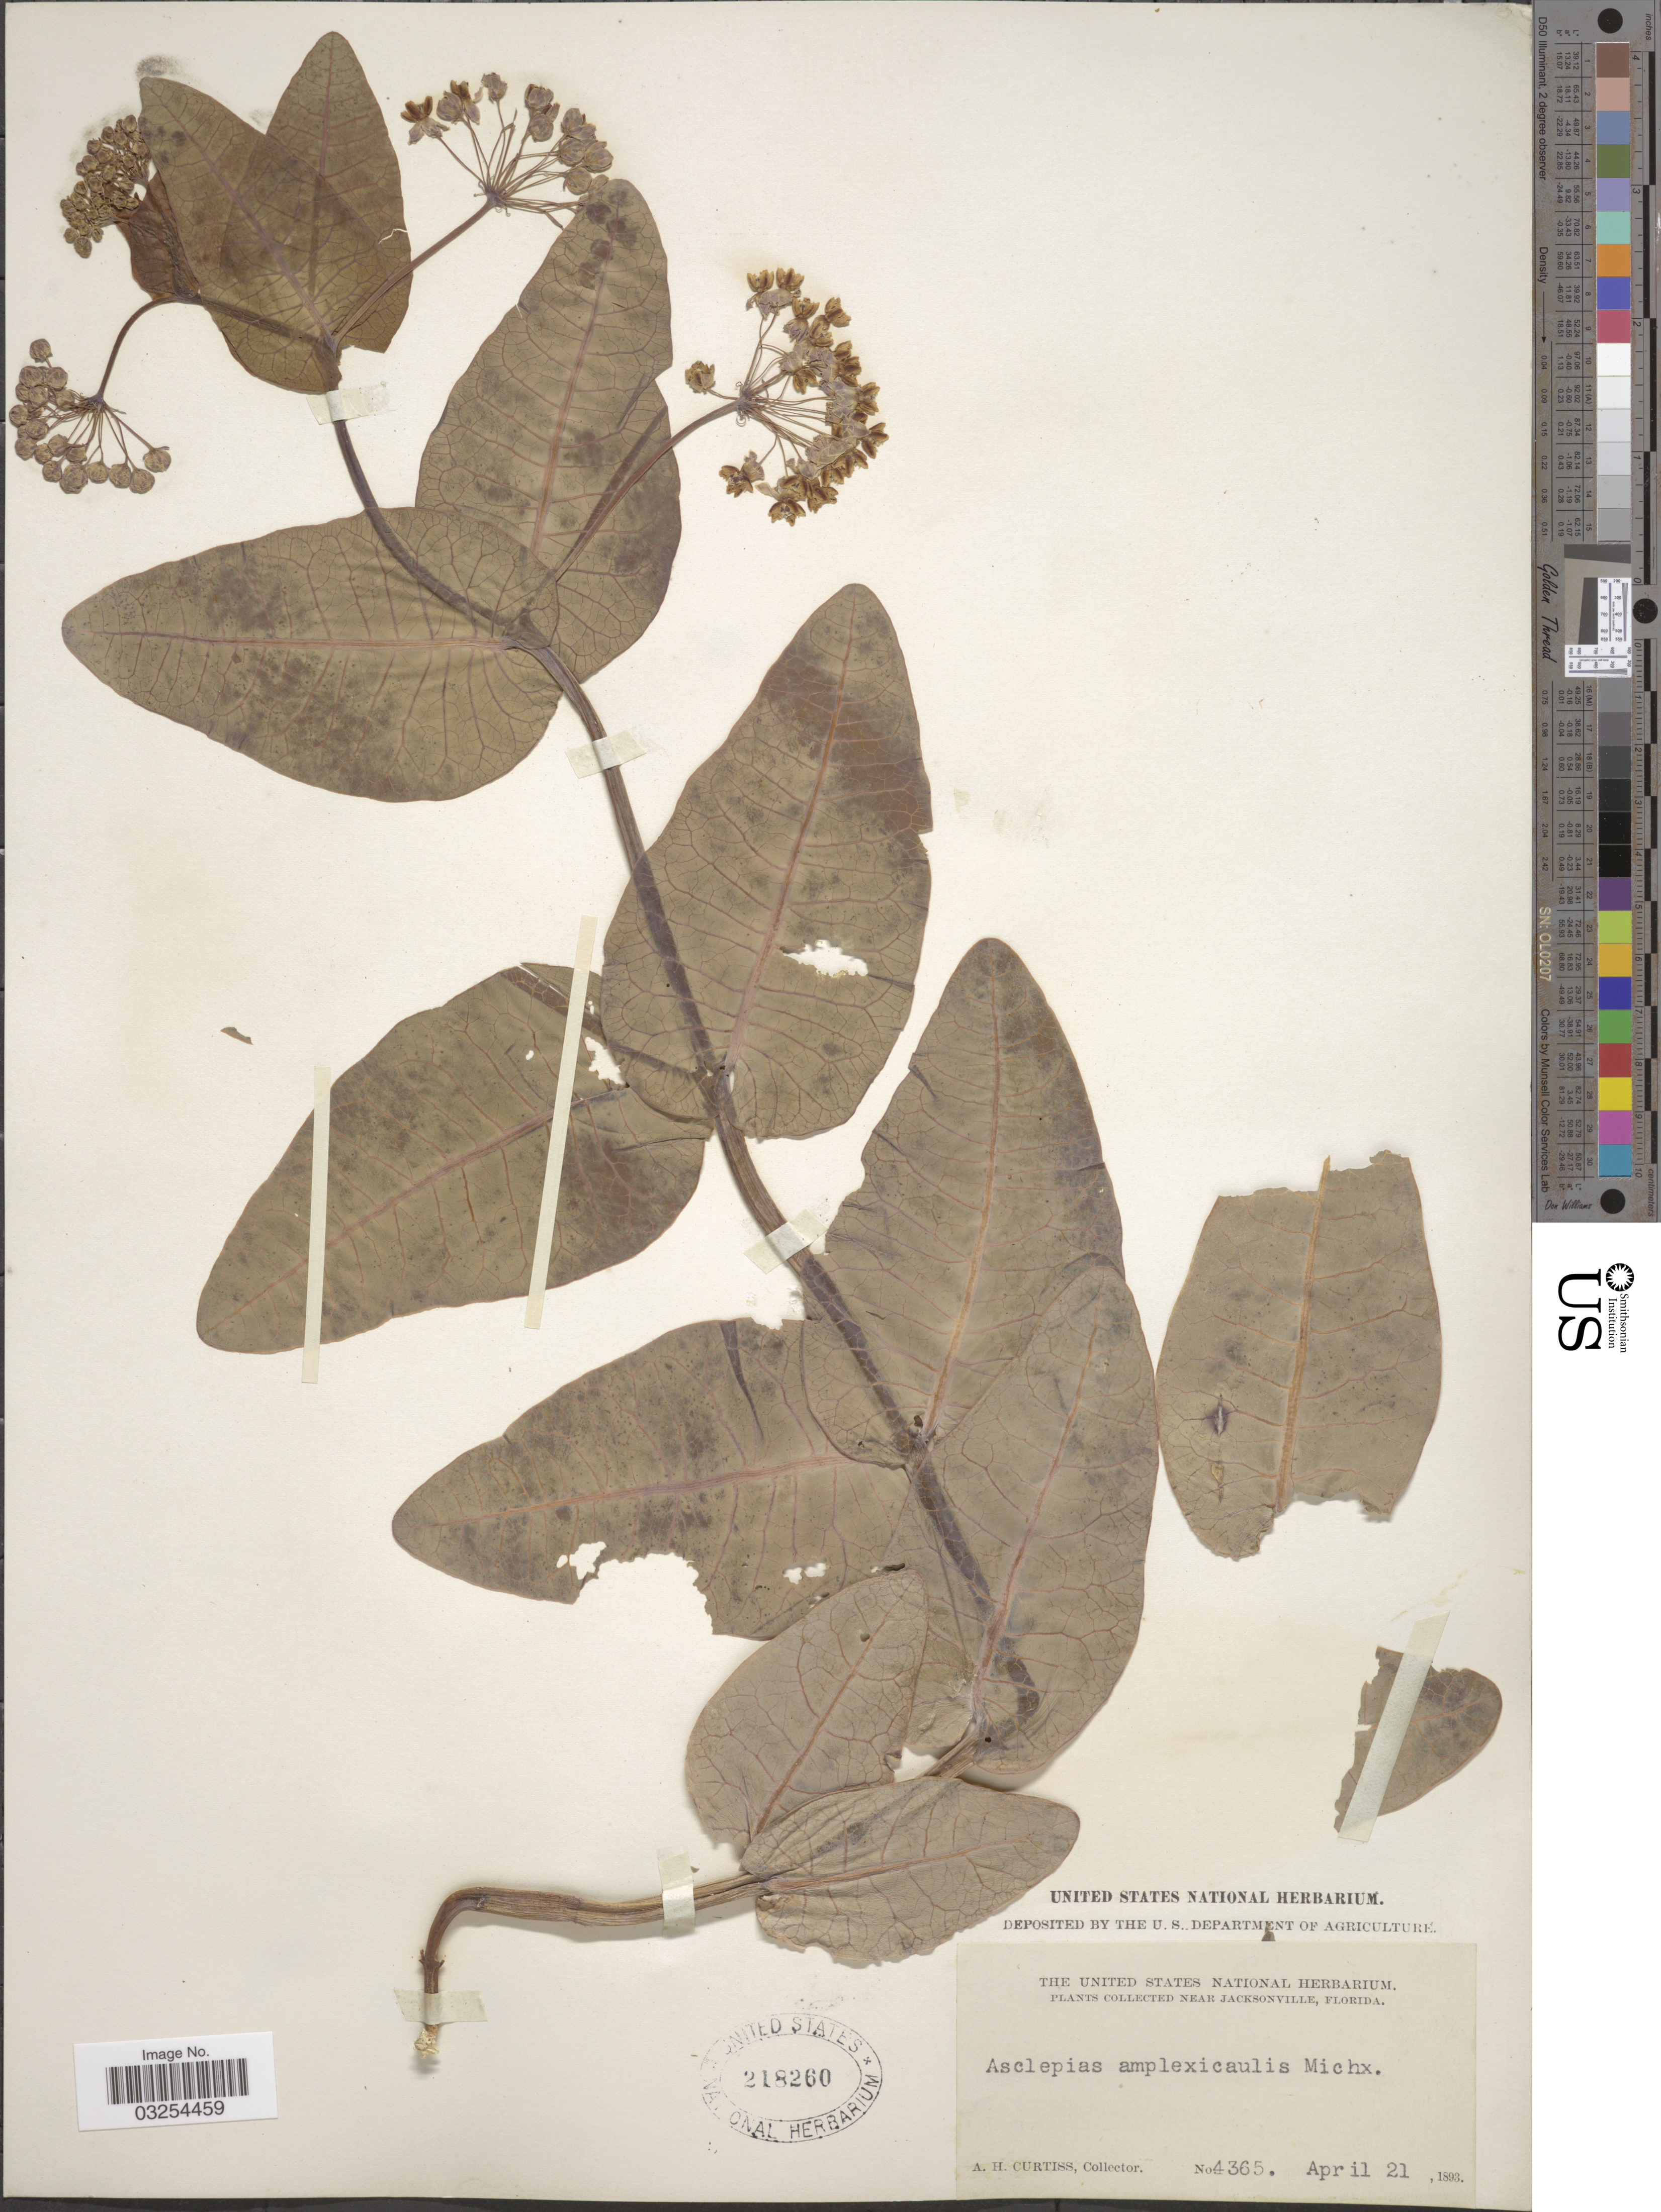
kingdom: Plantae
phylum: Tracheophyta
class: Magnoliopsida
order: Gentianales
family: Apocynaceae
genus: Asclepias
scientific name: Asclepias humistrata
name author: Walter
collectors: A. H. Curtiss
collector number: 4365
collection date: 1893-04-21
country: United States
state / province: Florida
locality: Near Jacksonville.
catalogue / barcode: US 218260